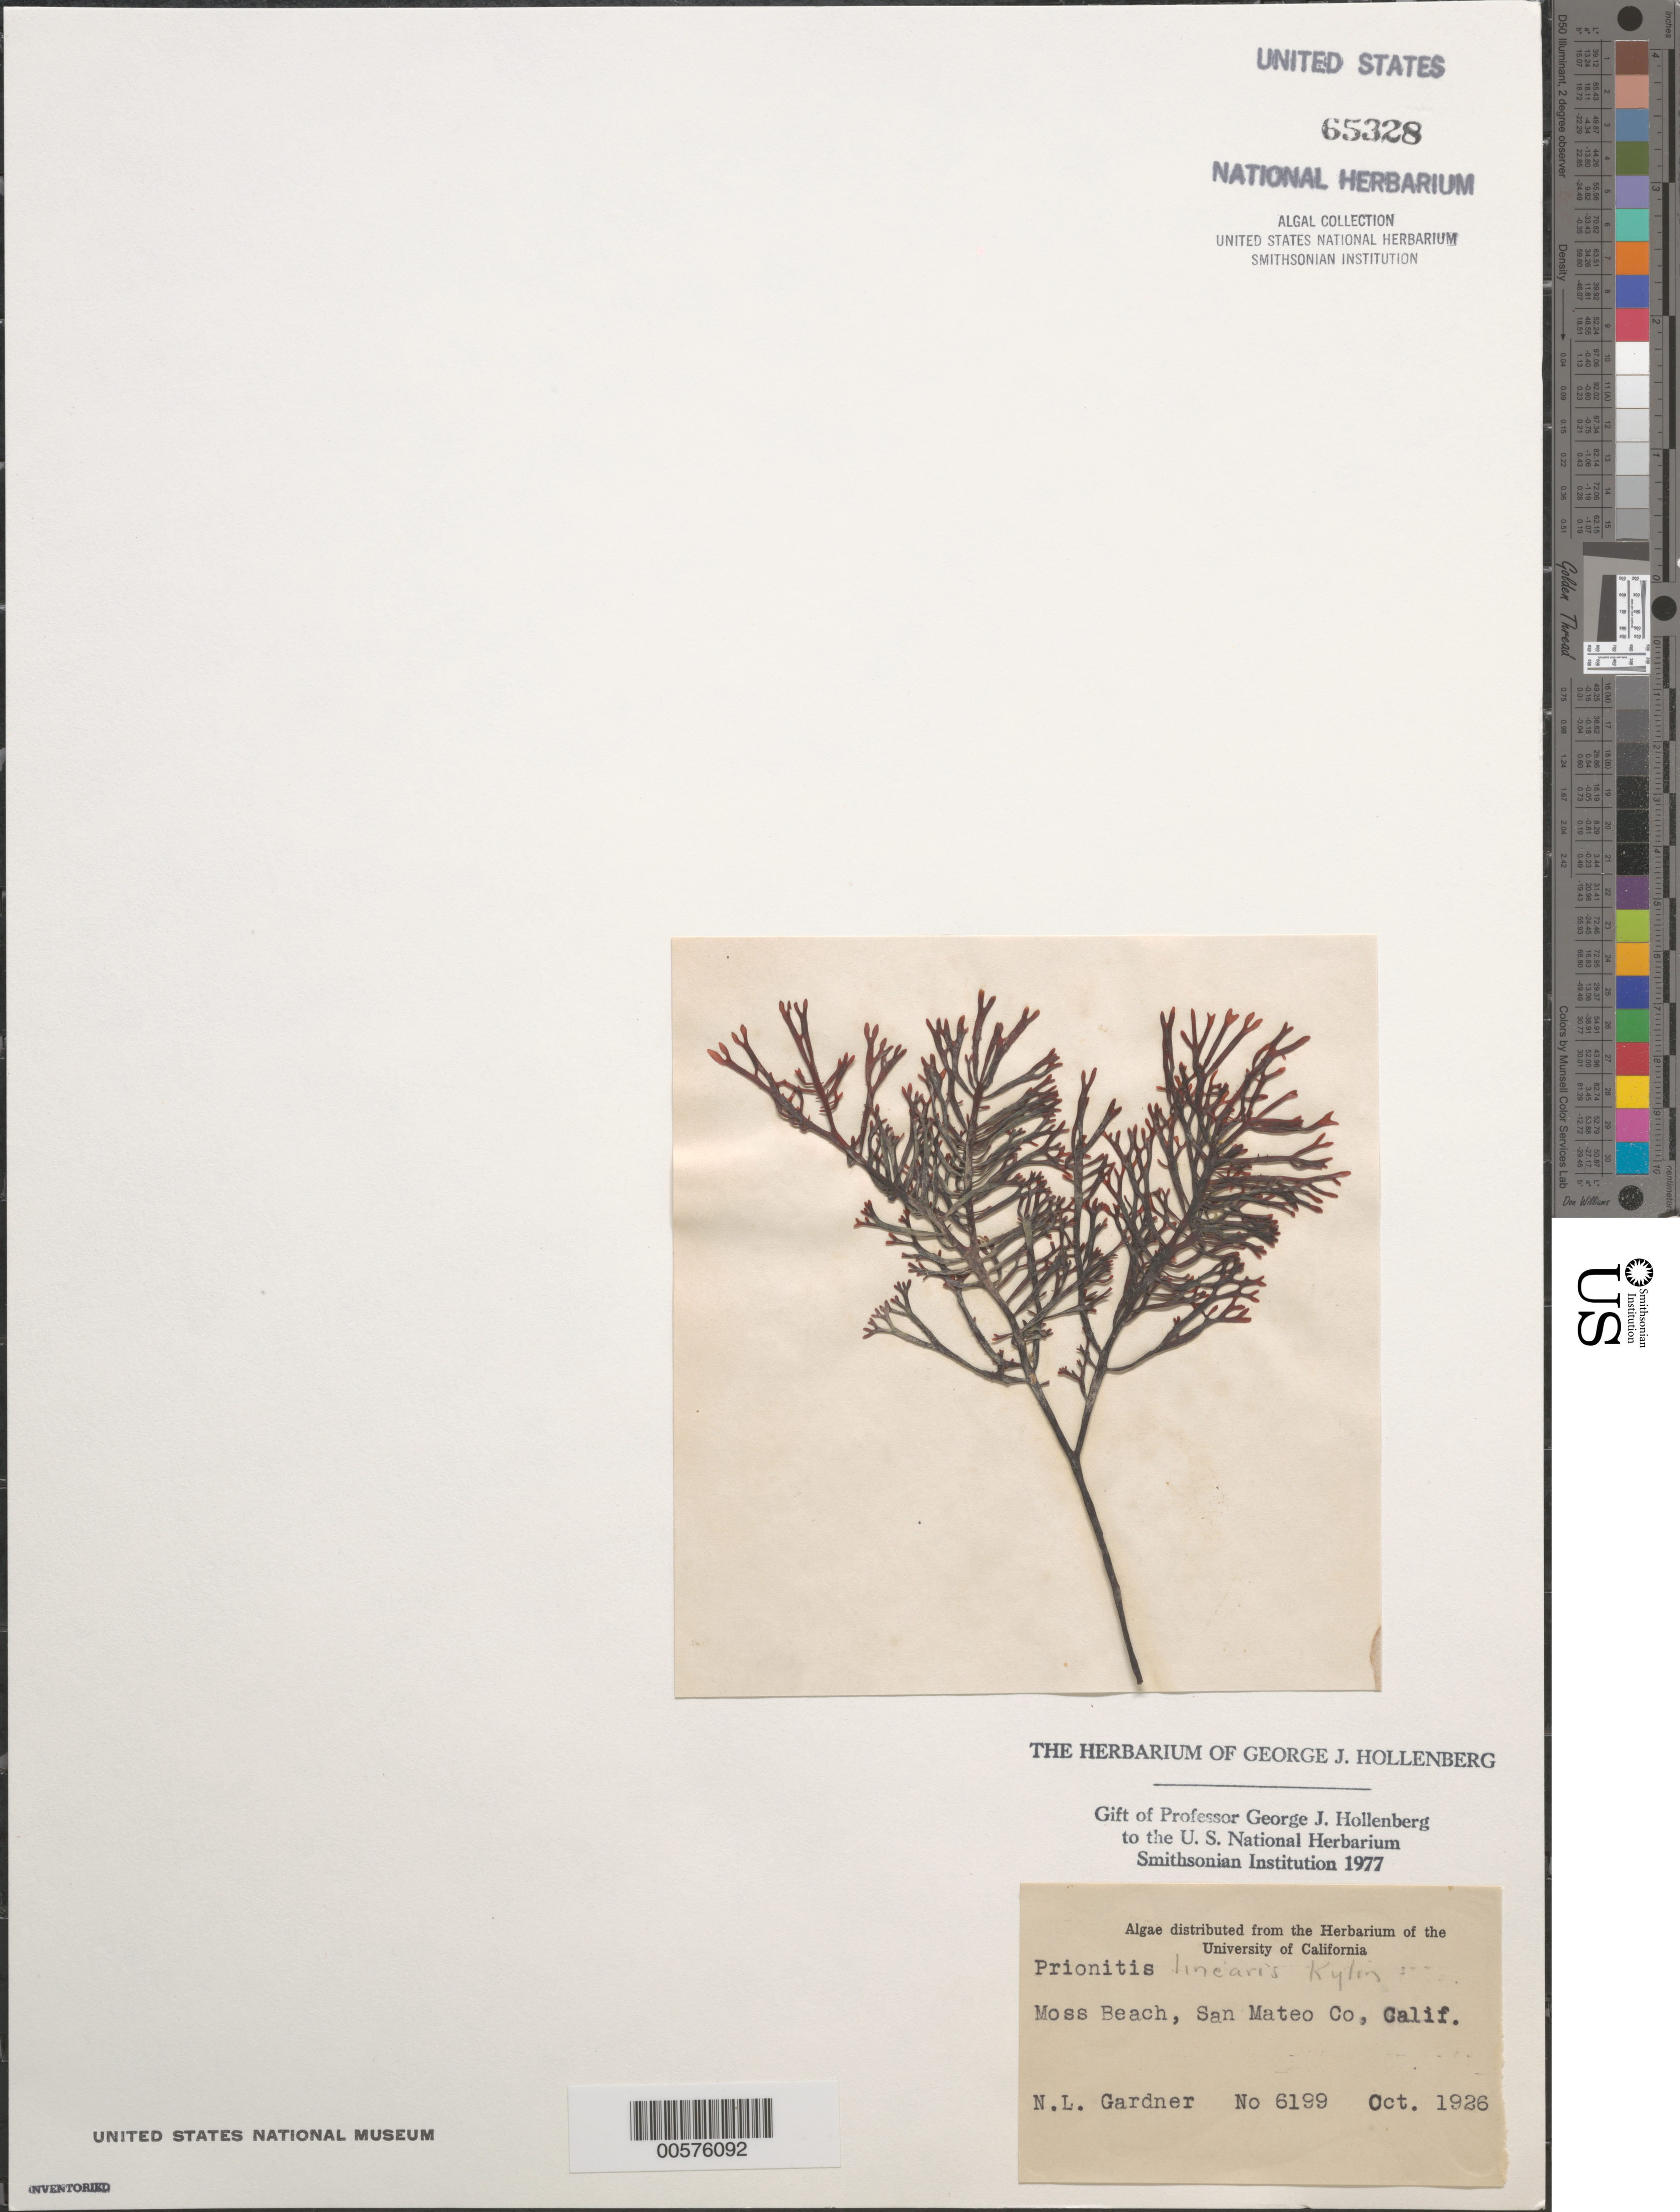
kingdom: Plantae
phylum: Rhodophyta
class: Florideophyceae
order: Cryptonemiales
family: Cryptonemiaceae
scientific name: Prionitis linearis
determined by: Hollenberg, George J.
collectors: N. Gardner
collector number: NLG 6199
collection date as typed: Oct 1926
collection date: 1926-10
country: United States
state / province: California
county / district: San Mateo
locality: Moss Beach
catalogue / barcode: US 65328